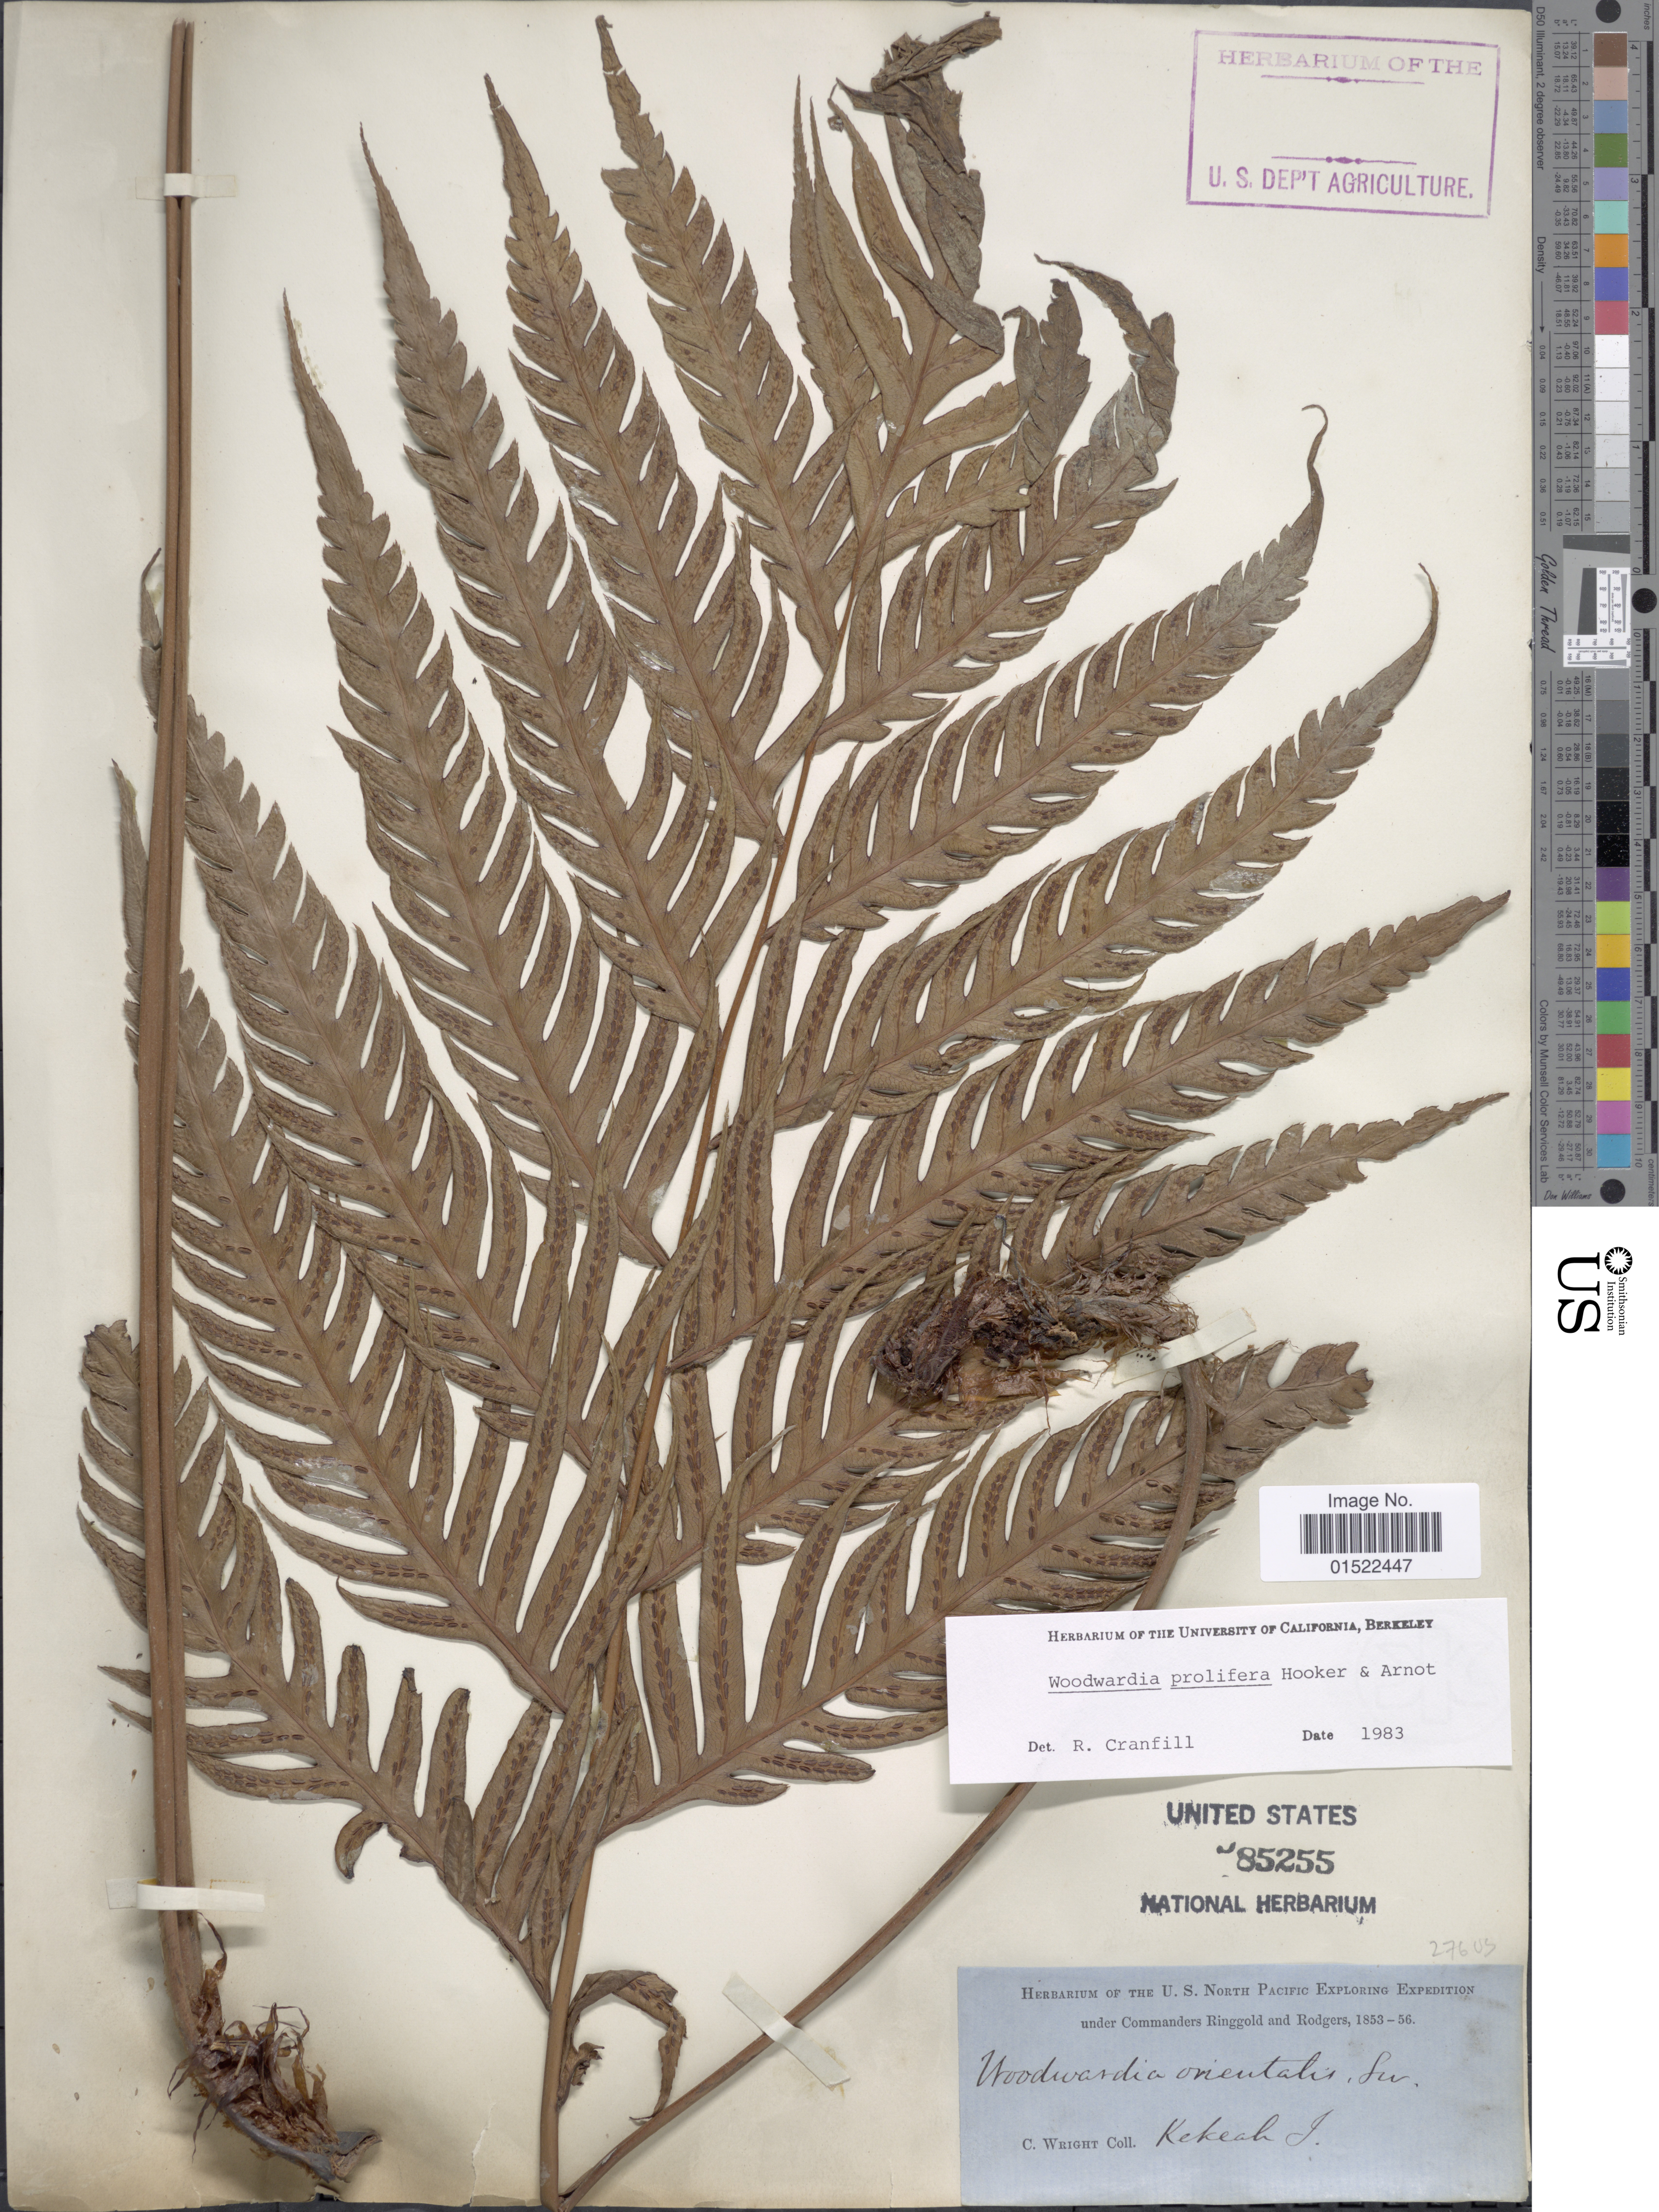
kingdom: Plantae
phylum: Tracheophyta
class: Polypodiopsida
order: Polypodiales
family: Blechnaceae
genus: Woodwardia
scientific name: Woodwardia prolifera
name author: Hook. & Arn.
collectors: C. Wright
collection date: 1853/1856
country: Japan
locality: Kekeah J. [interpreted]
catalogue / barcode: US 85255